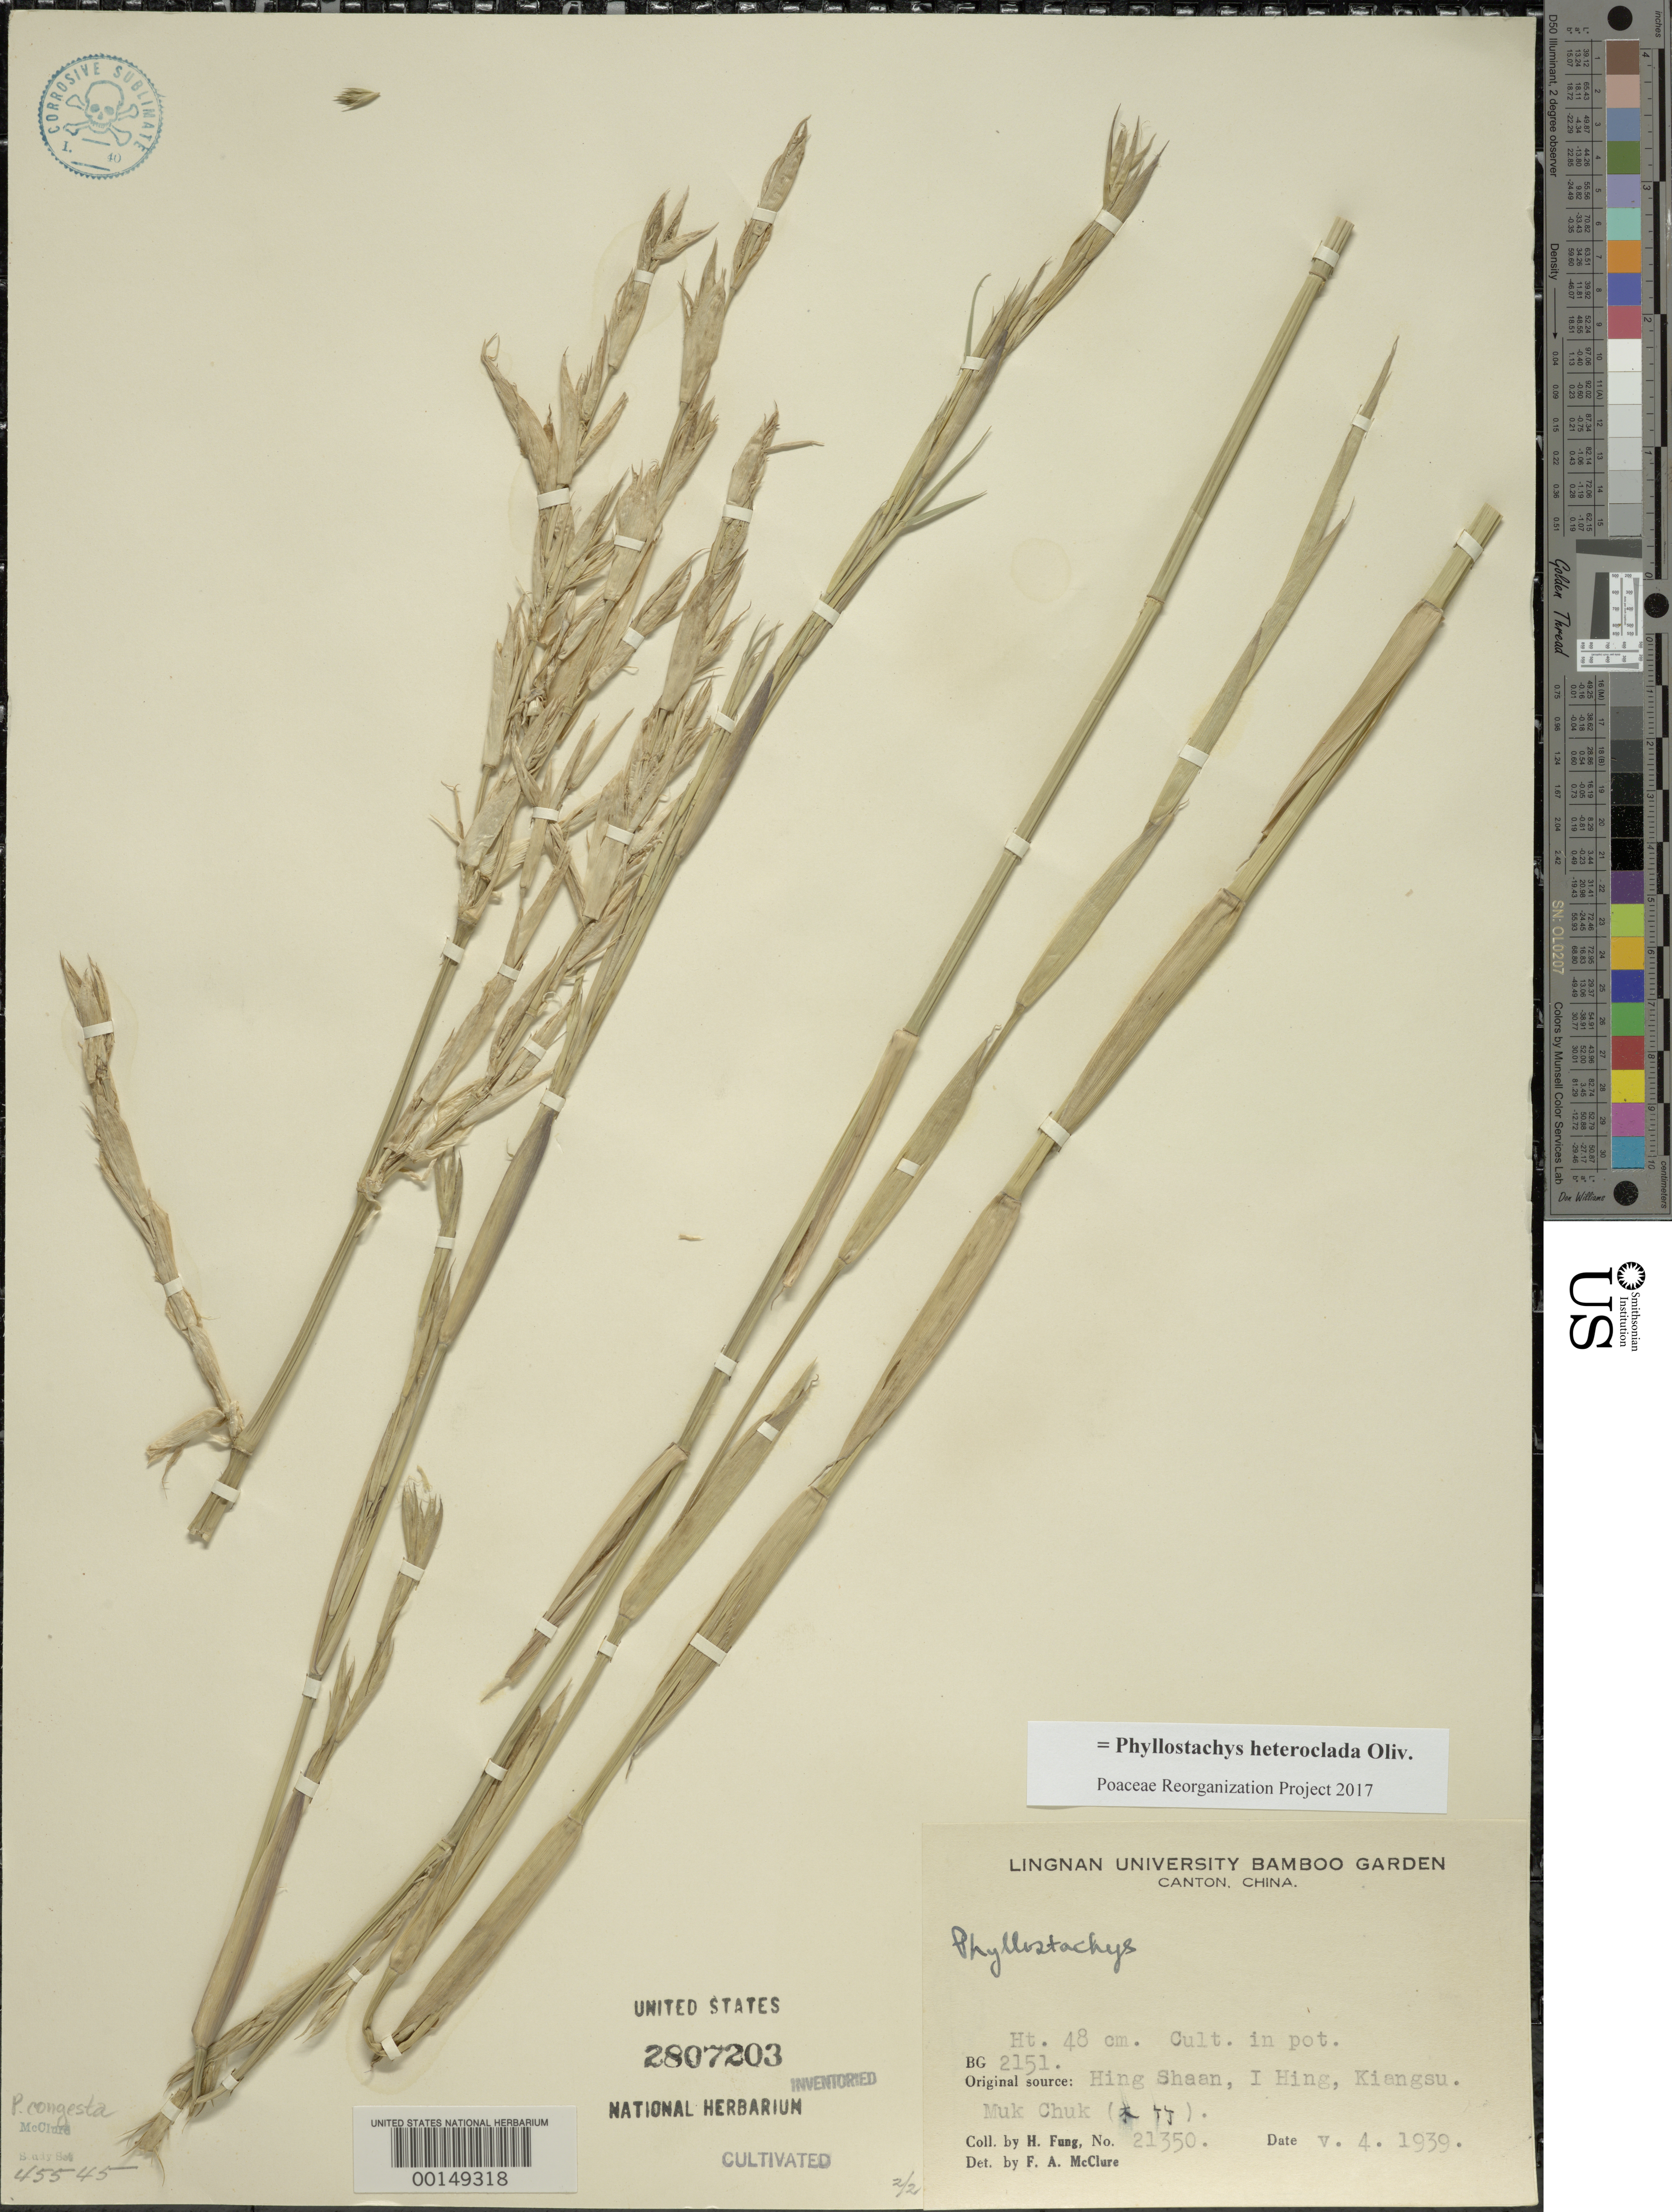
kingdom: Plantae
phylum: Tracheophyta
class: Liliopsida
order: Poales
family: Poaceae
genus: Phyllostachys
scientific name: Phyllostachys heteroclada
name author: Oliv.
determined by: Poaceae Reorganization Project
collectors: H. L. Fung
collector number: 21350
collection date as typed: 04 May 1939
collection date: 1939-05-04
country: China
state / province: Jiangsu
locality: Hing shaan, i hing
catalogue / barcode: US 2807203